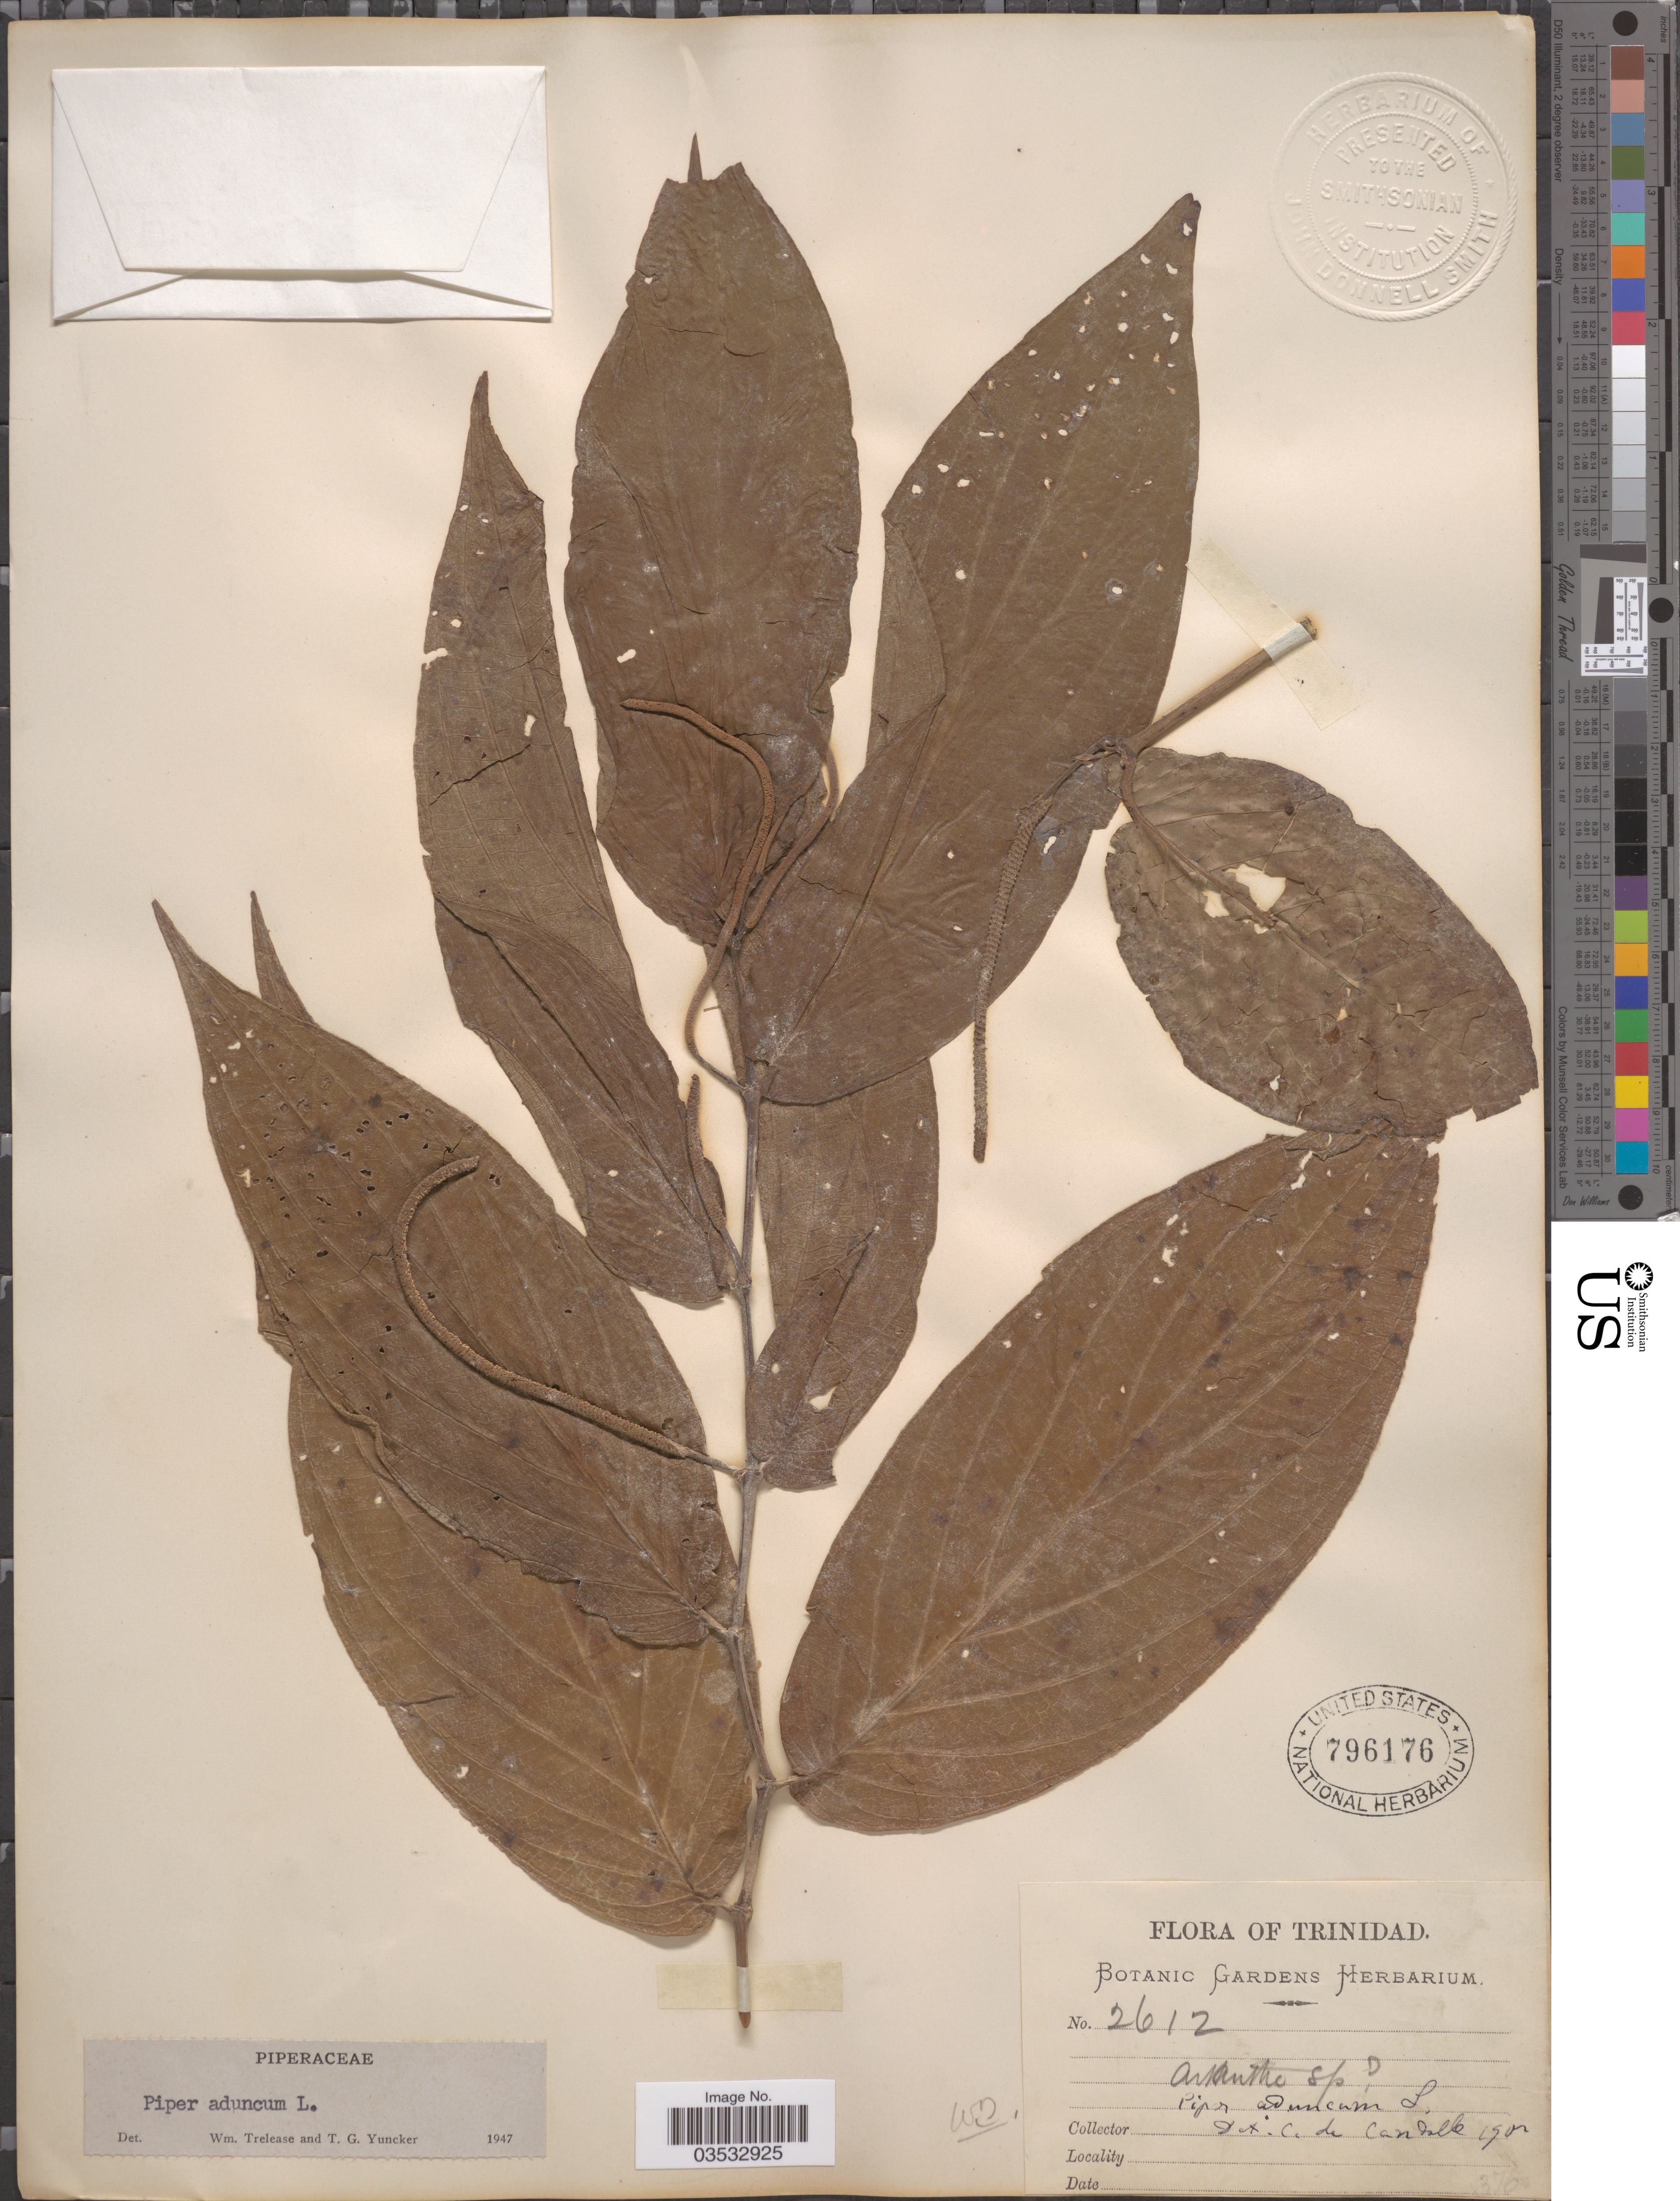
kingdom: Plantae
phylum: Tracheophyta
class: Magnoliopsida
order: Piperales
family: Piperaceae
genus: Piper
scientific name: Piper aduncum var. aduncum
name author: L.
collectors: ex herb. Botanic Gardens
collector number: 2612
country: Trinidad and Tobago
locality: Trinidad.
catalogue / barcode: US 796176